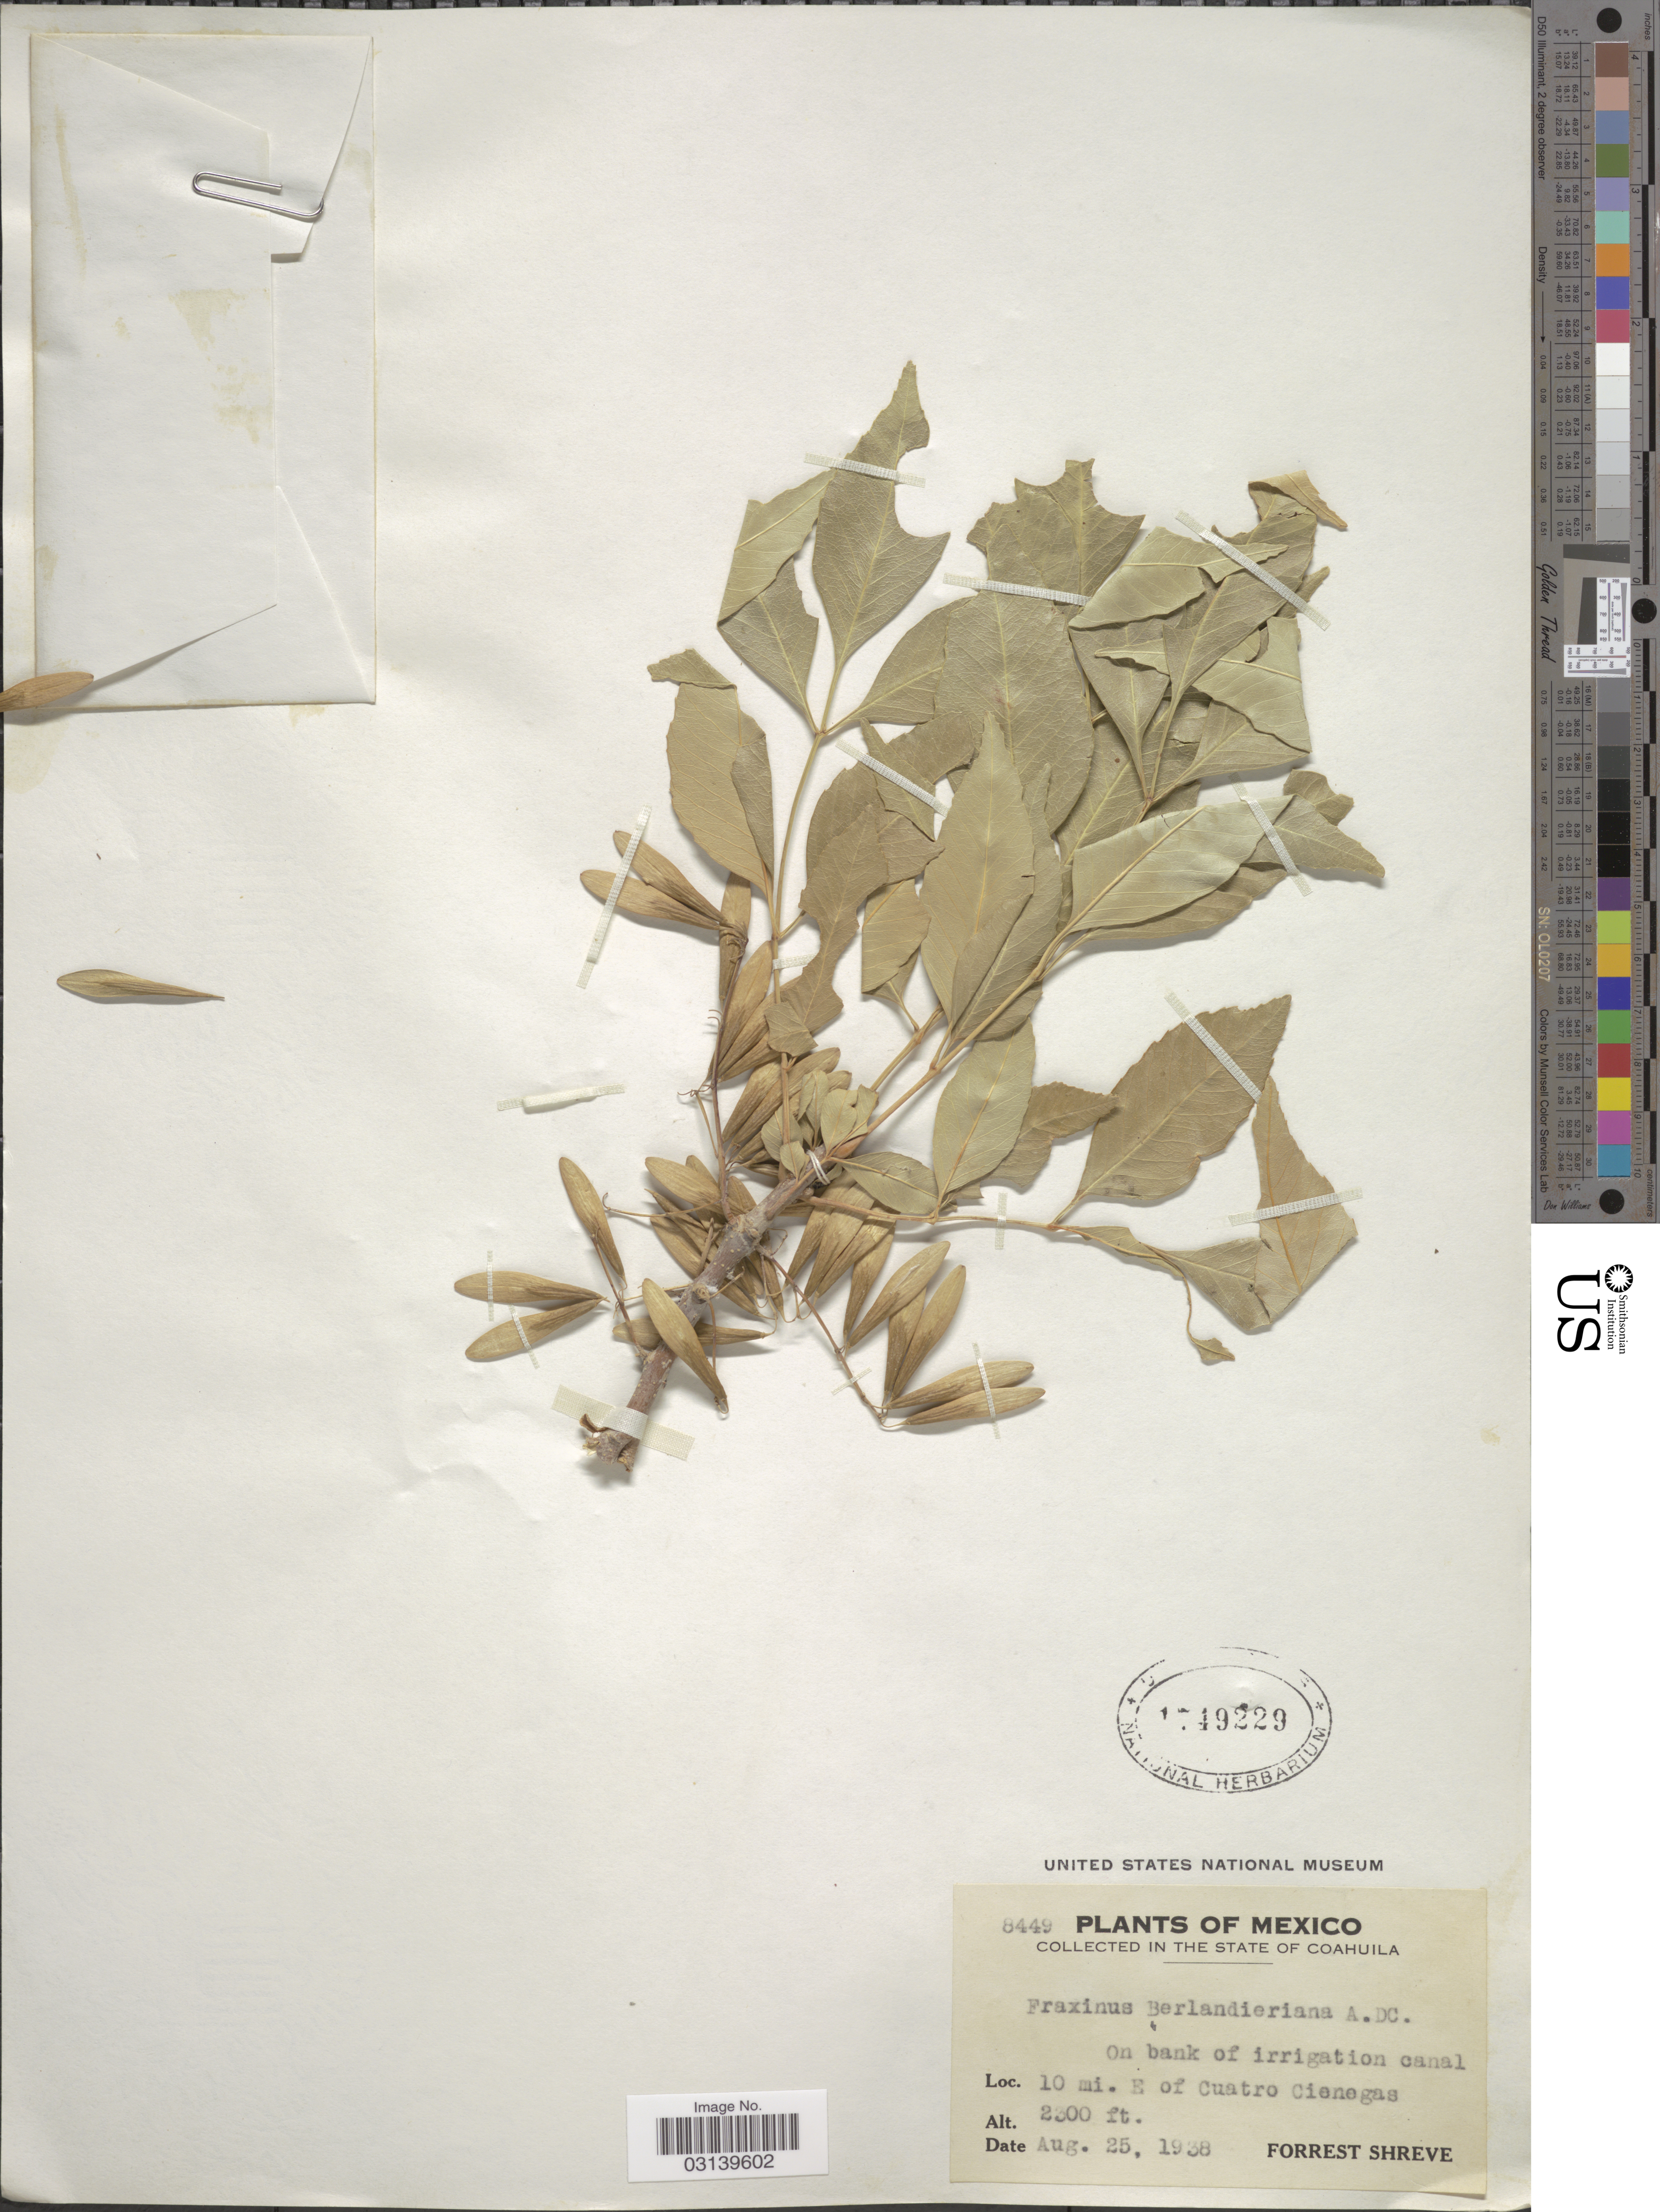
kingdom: Plantae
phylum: Tracheophyta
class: Magnoliopsida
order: Lamiales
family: Oleaceae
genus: Fraxinus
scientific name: Fraxinus berlandieriana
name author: A. DC.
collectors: F. Shreve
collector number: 8449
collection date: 1938-08-25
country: Mexico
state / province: Coahuila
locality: On bank of irrigation canal, 10 mi. E of Cuatro Cienegas.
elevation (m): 701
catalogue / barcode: US 1749229